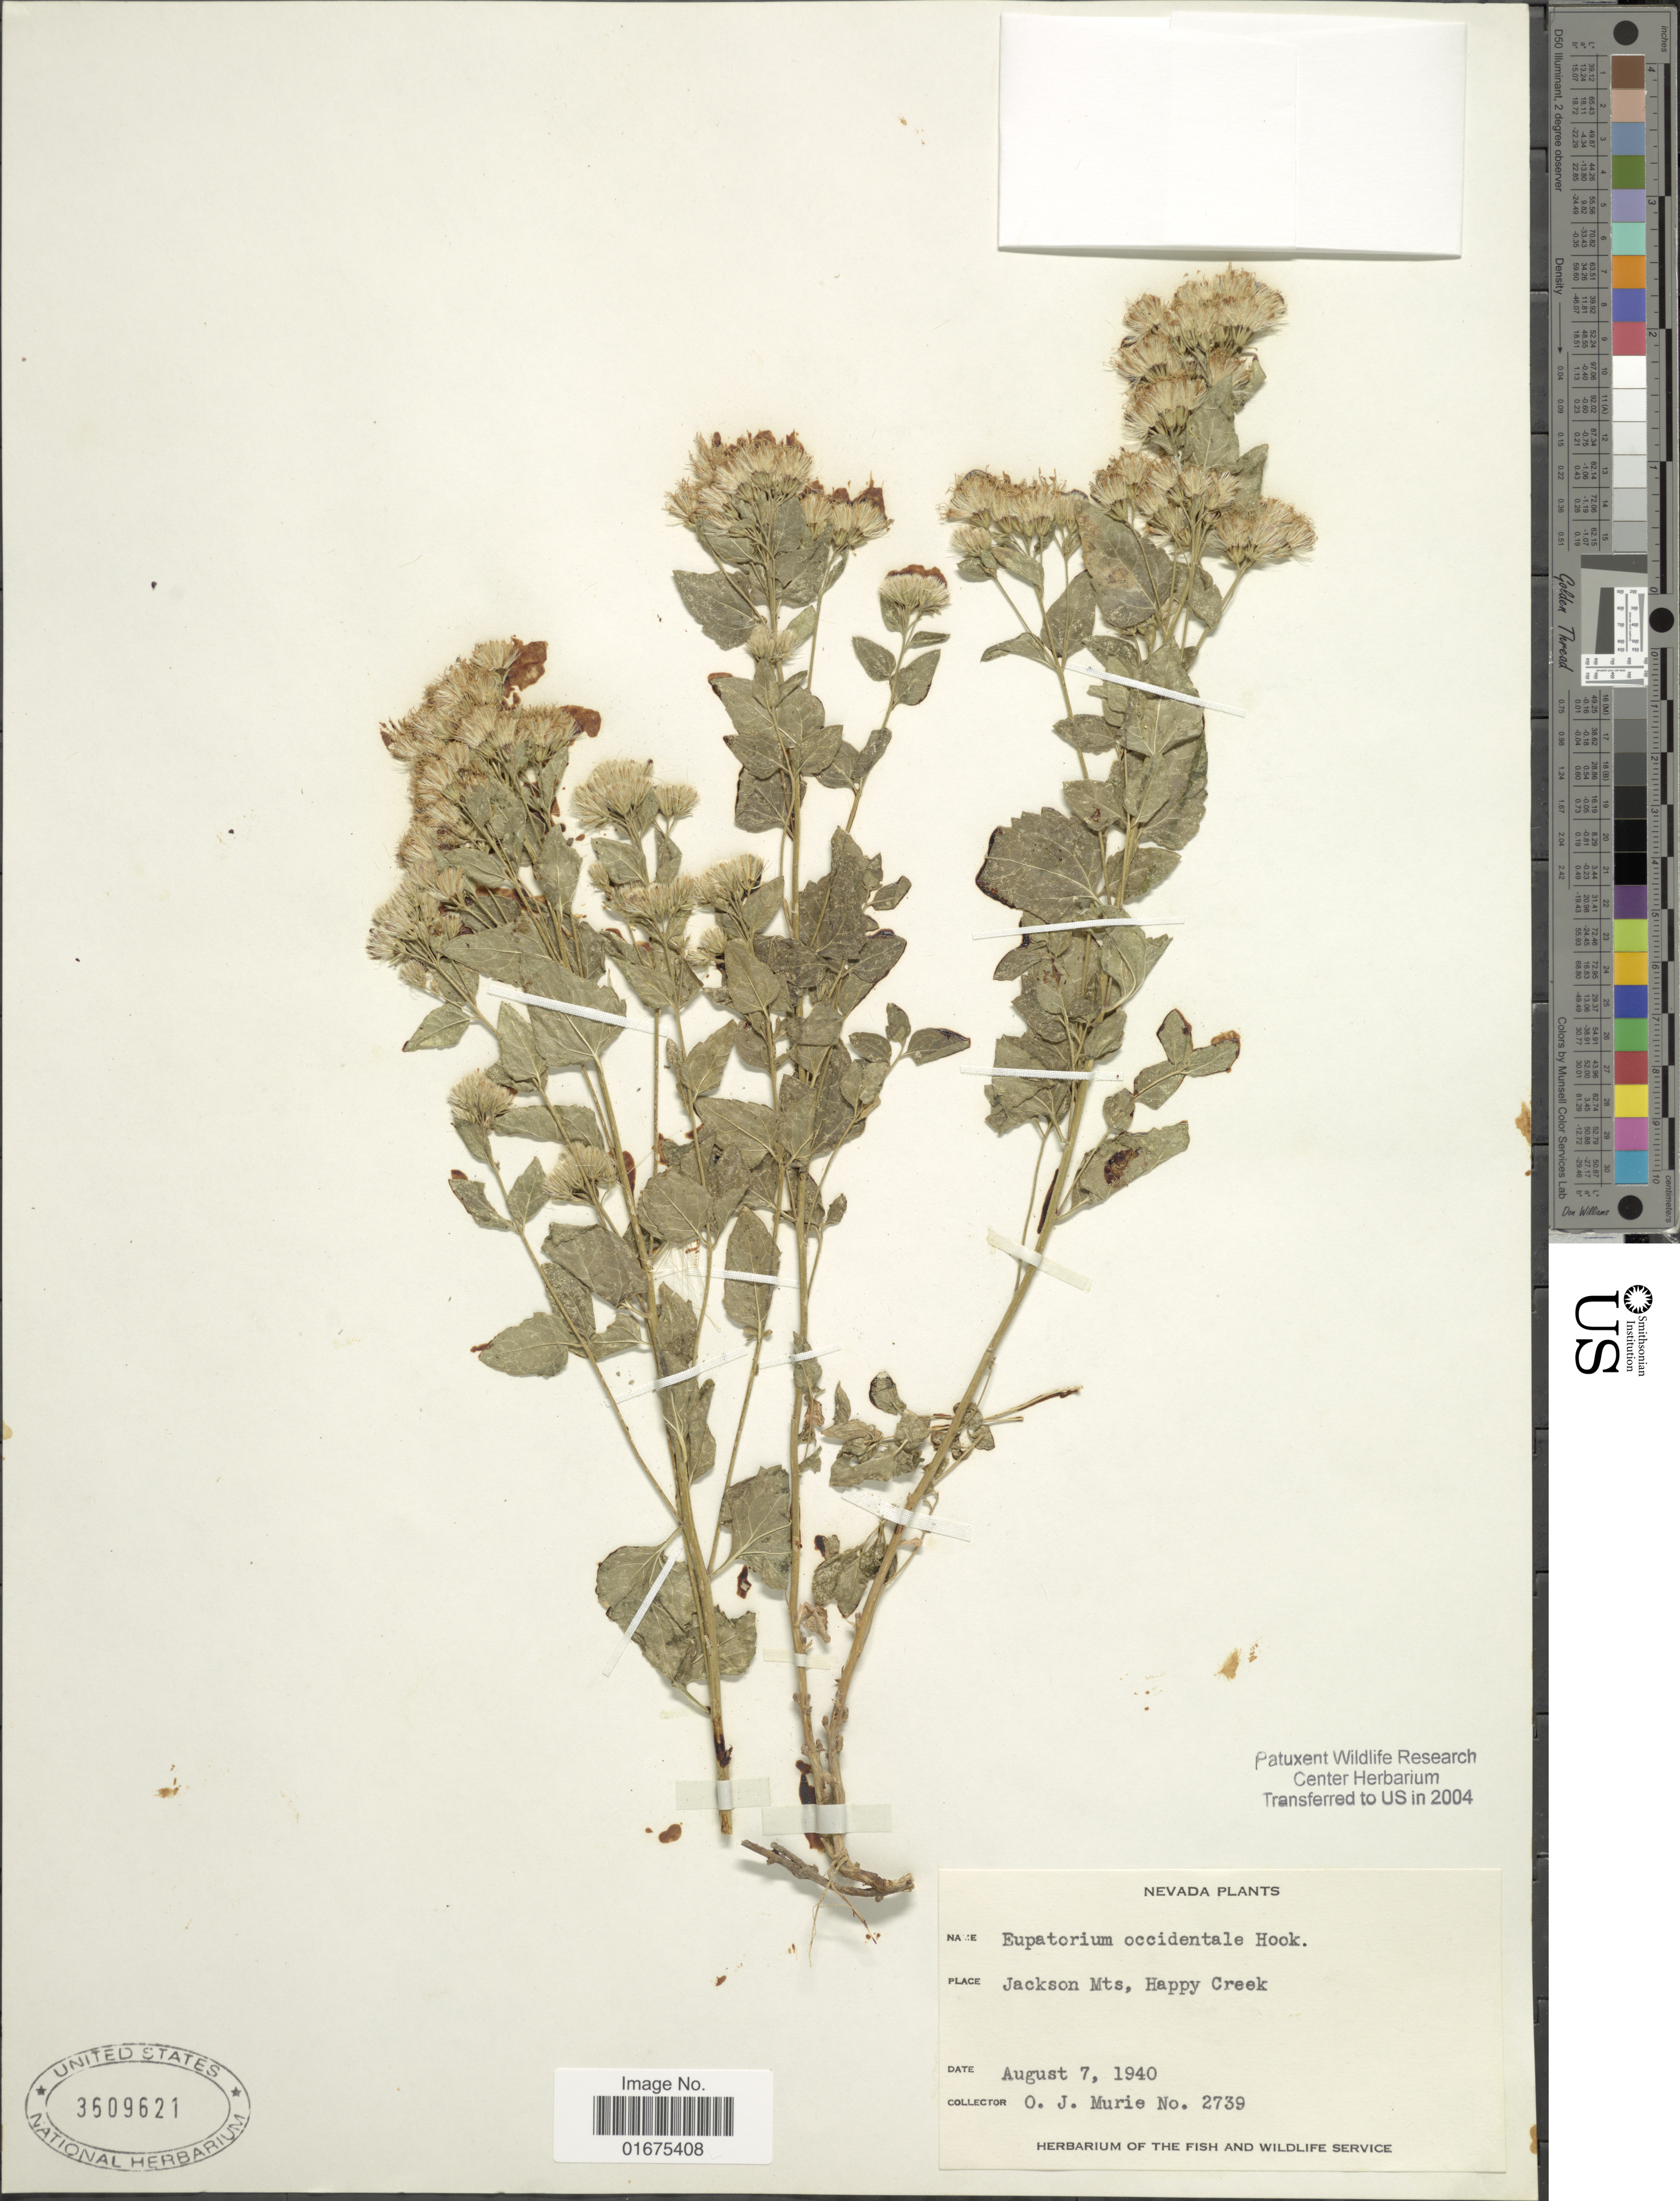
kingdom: Plantae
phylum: Tracheophyta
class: Magnoliopsida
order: Asterales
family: Asteraceae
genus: Ageratina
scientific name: Ageratina occidentalis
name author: (Hook.) R.M. King & H. Rob.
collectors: O. Murie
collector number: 2739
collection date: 1940-08-07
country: United States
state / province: Nevada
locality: Jackson Mts, Happy Creek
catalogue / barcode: US 3509621